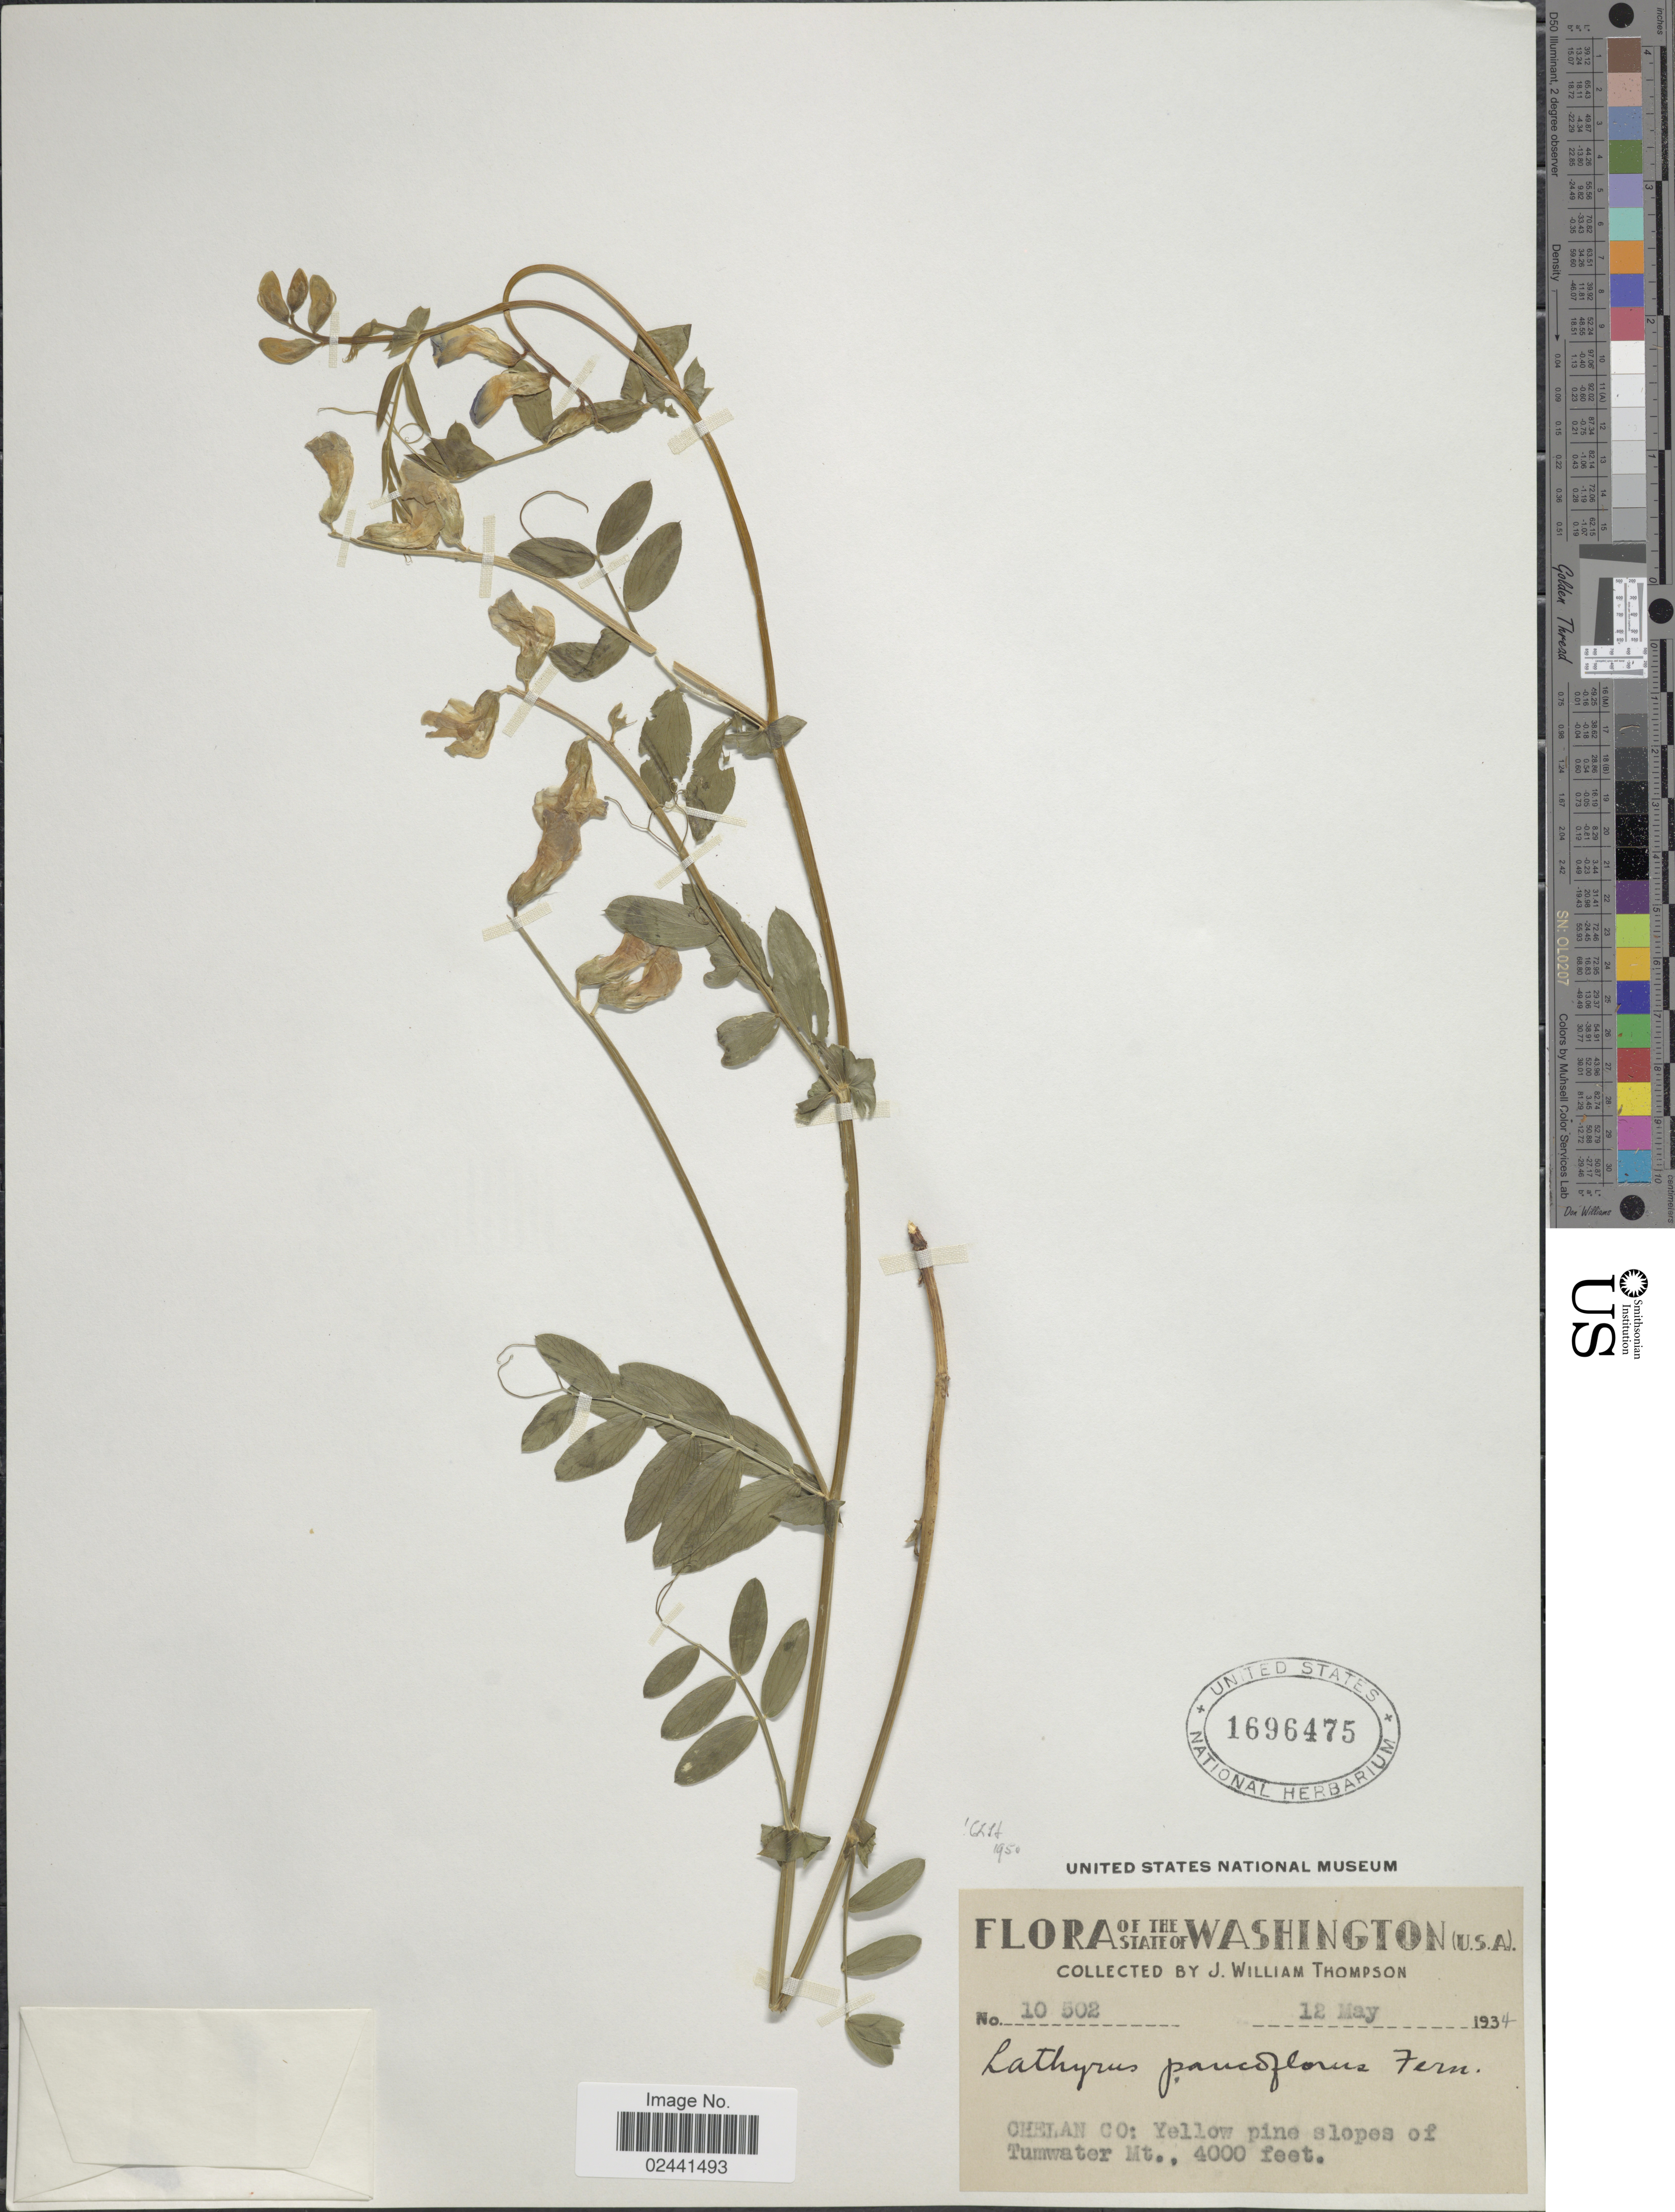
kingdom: Plantae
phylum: Tracheophyta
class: Magnoliopsida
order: Fabales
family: Fabaceae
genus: Lathyrus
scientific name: Lathyrus pauciflorus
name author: Fernald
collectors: J. W. Thompson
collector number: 10502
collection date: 1934-05-12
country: United States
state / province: Washington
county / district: Chelan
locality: Chelan Co: Yellow pine slopes of Tumwater Mt.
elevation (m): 1219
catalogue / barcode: US 1696475